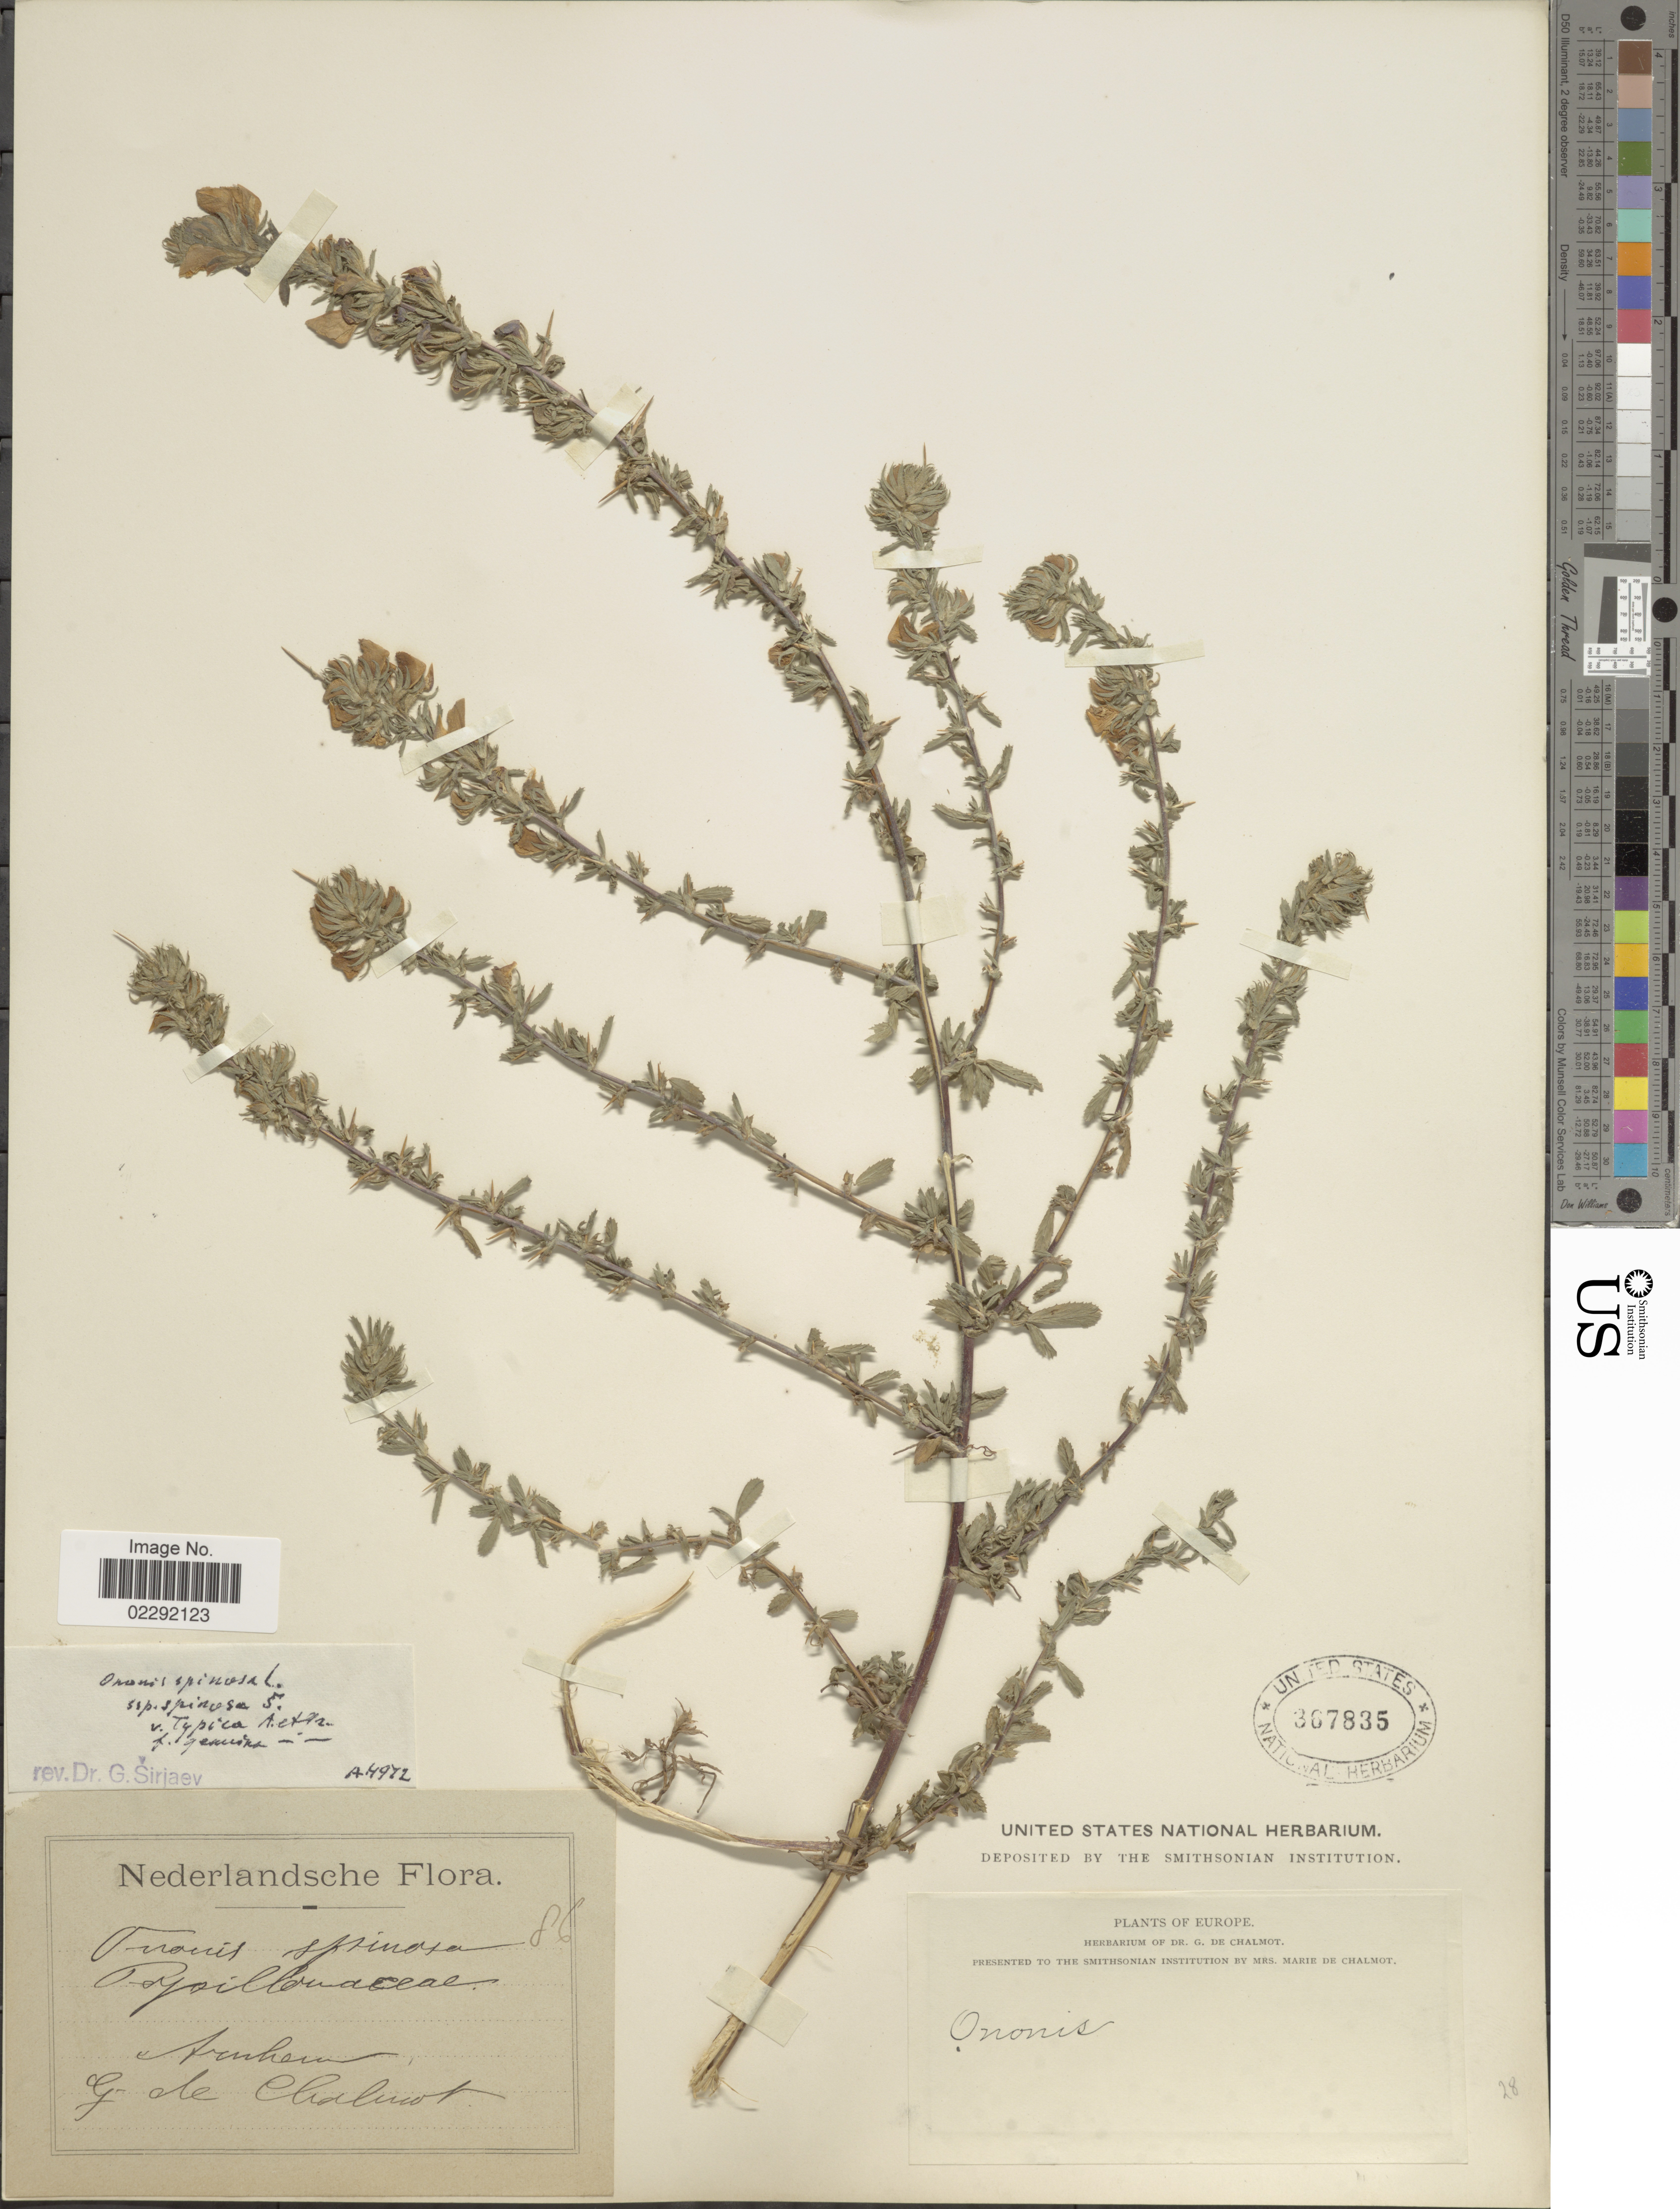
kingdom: Plantae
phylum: Tracheophyta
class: Magnoliopsida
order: Fabales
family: Fabaceae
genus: Ononis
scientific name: Ononis spinosa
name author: L.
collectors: G. de Chalmot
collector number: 86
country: Netherlands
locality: Arnhem.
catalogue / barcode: US 367835